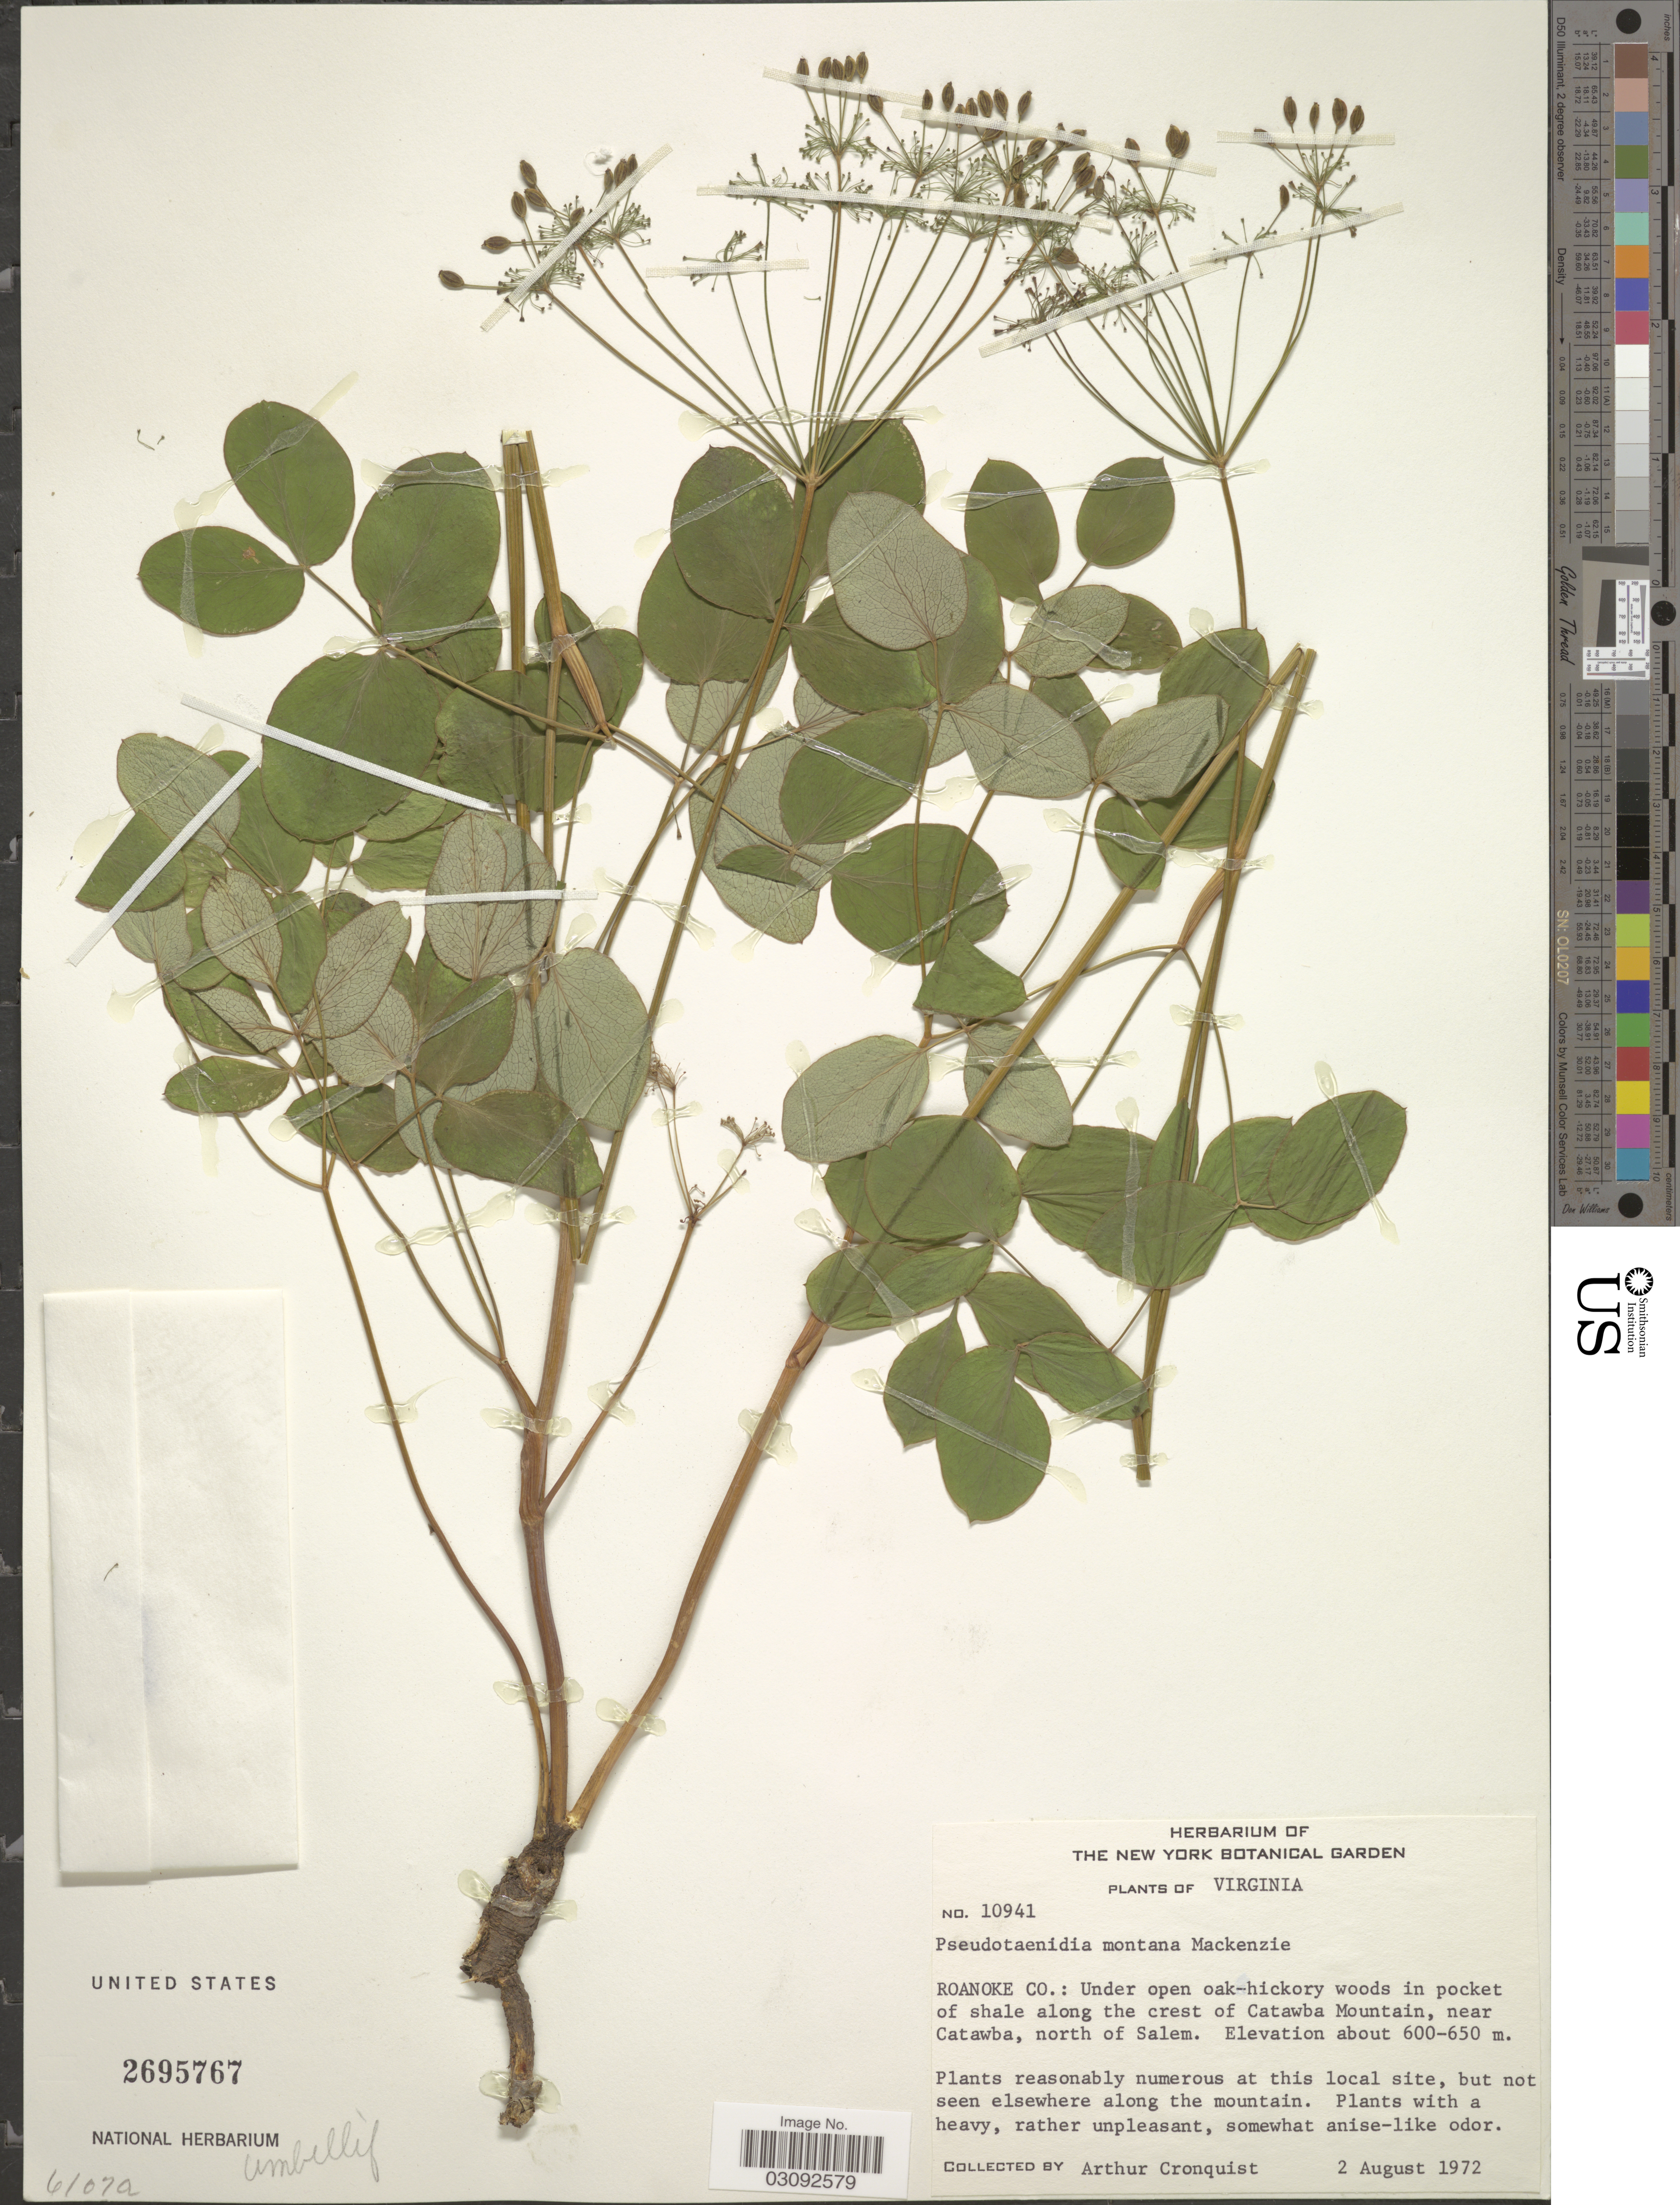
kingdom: Plantae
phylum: Tracheophyta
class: Magnoliopsida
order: Apiales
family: Apiaceae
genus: Pseudotaenidia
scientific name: Pseudotaenidia montana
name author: Mack.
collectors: A. J. Cronquist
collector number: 10941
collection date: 1972-08-02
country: United States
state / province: Virginia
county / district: Roanoke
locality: Roanoke Co.: Shale along the crest of Catawba Mountain, near Catawba, north of Salem.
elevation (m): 600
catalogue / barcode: US 2695767